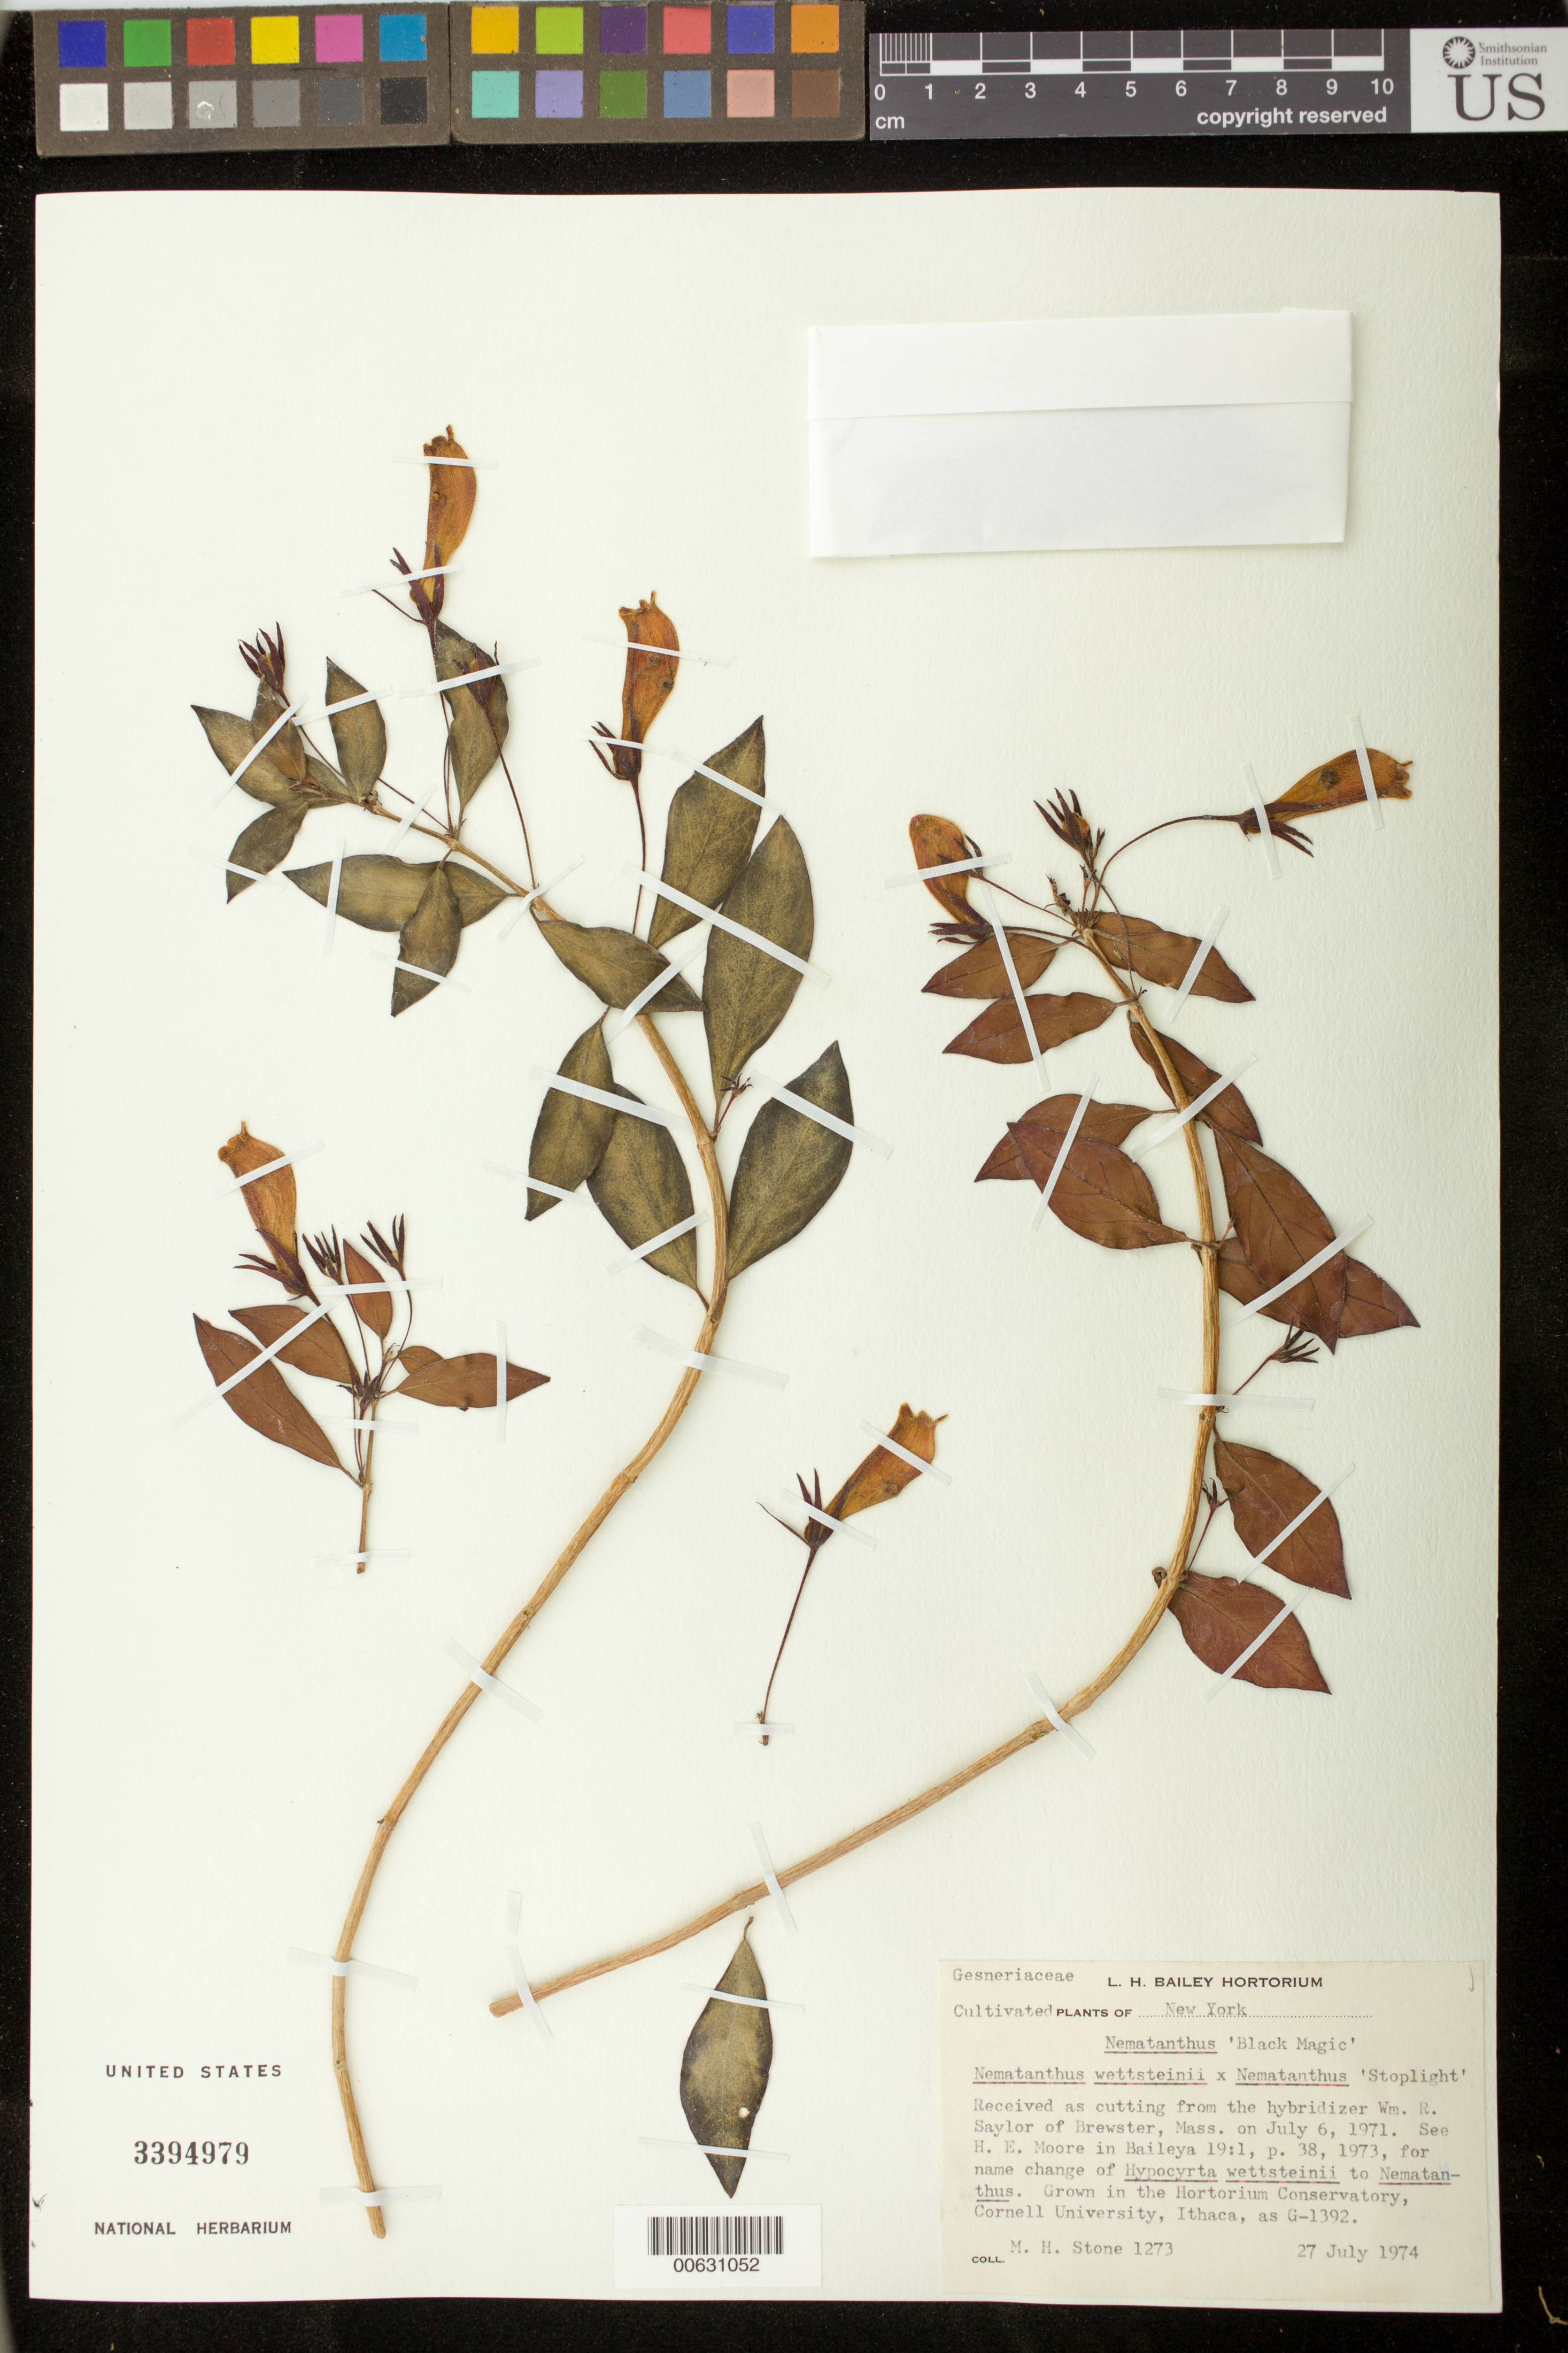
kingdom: Plantae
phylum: Tracheophyta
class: Magnoliopsida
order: Lamiales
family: Gesneriaceae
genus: Nematanthus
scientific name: Nematanthus 'Black Magic'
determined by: Skog, Laurence E.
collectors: M. Stone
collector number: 1273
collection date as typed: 27 Jul 1974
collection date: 1974-07-27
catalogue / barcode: US 3394979